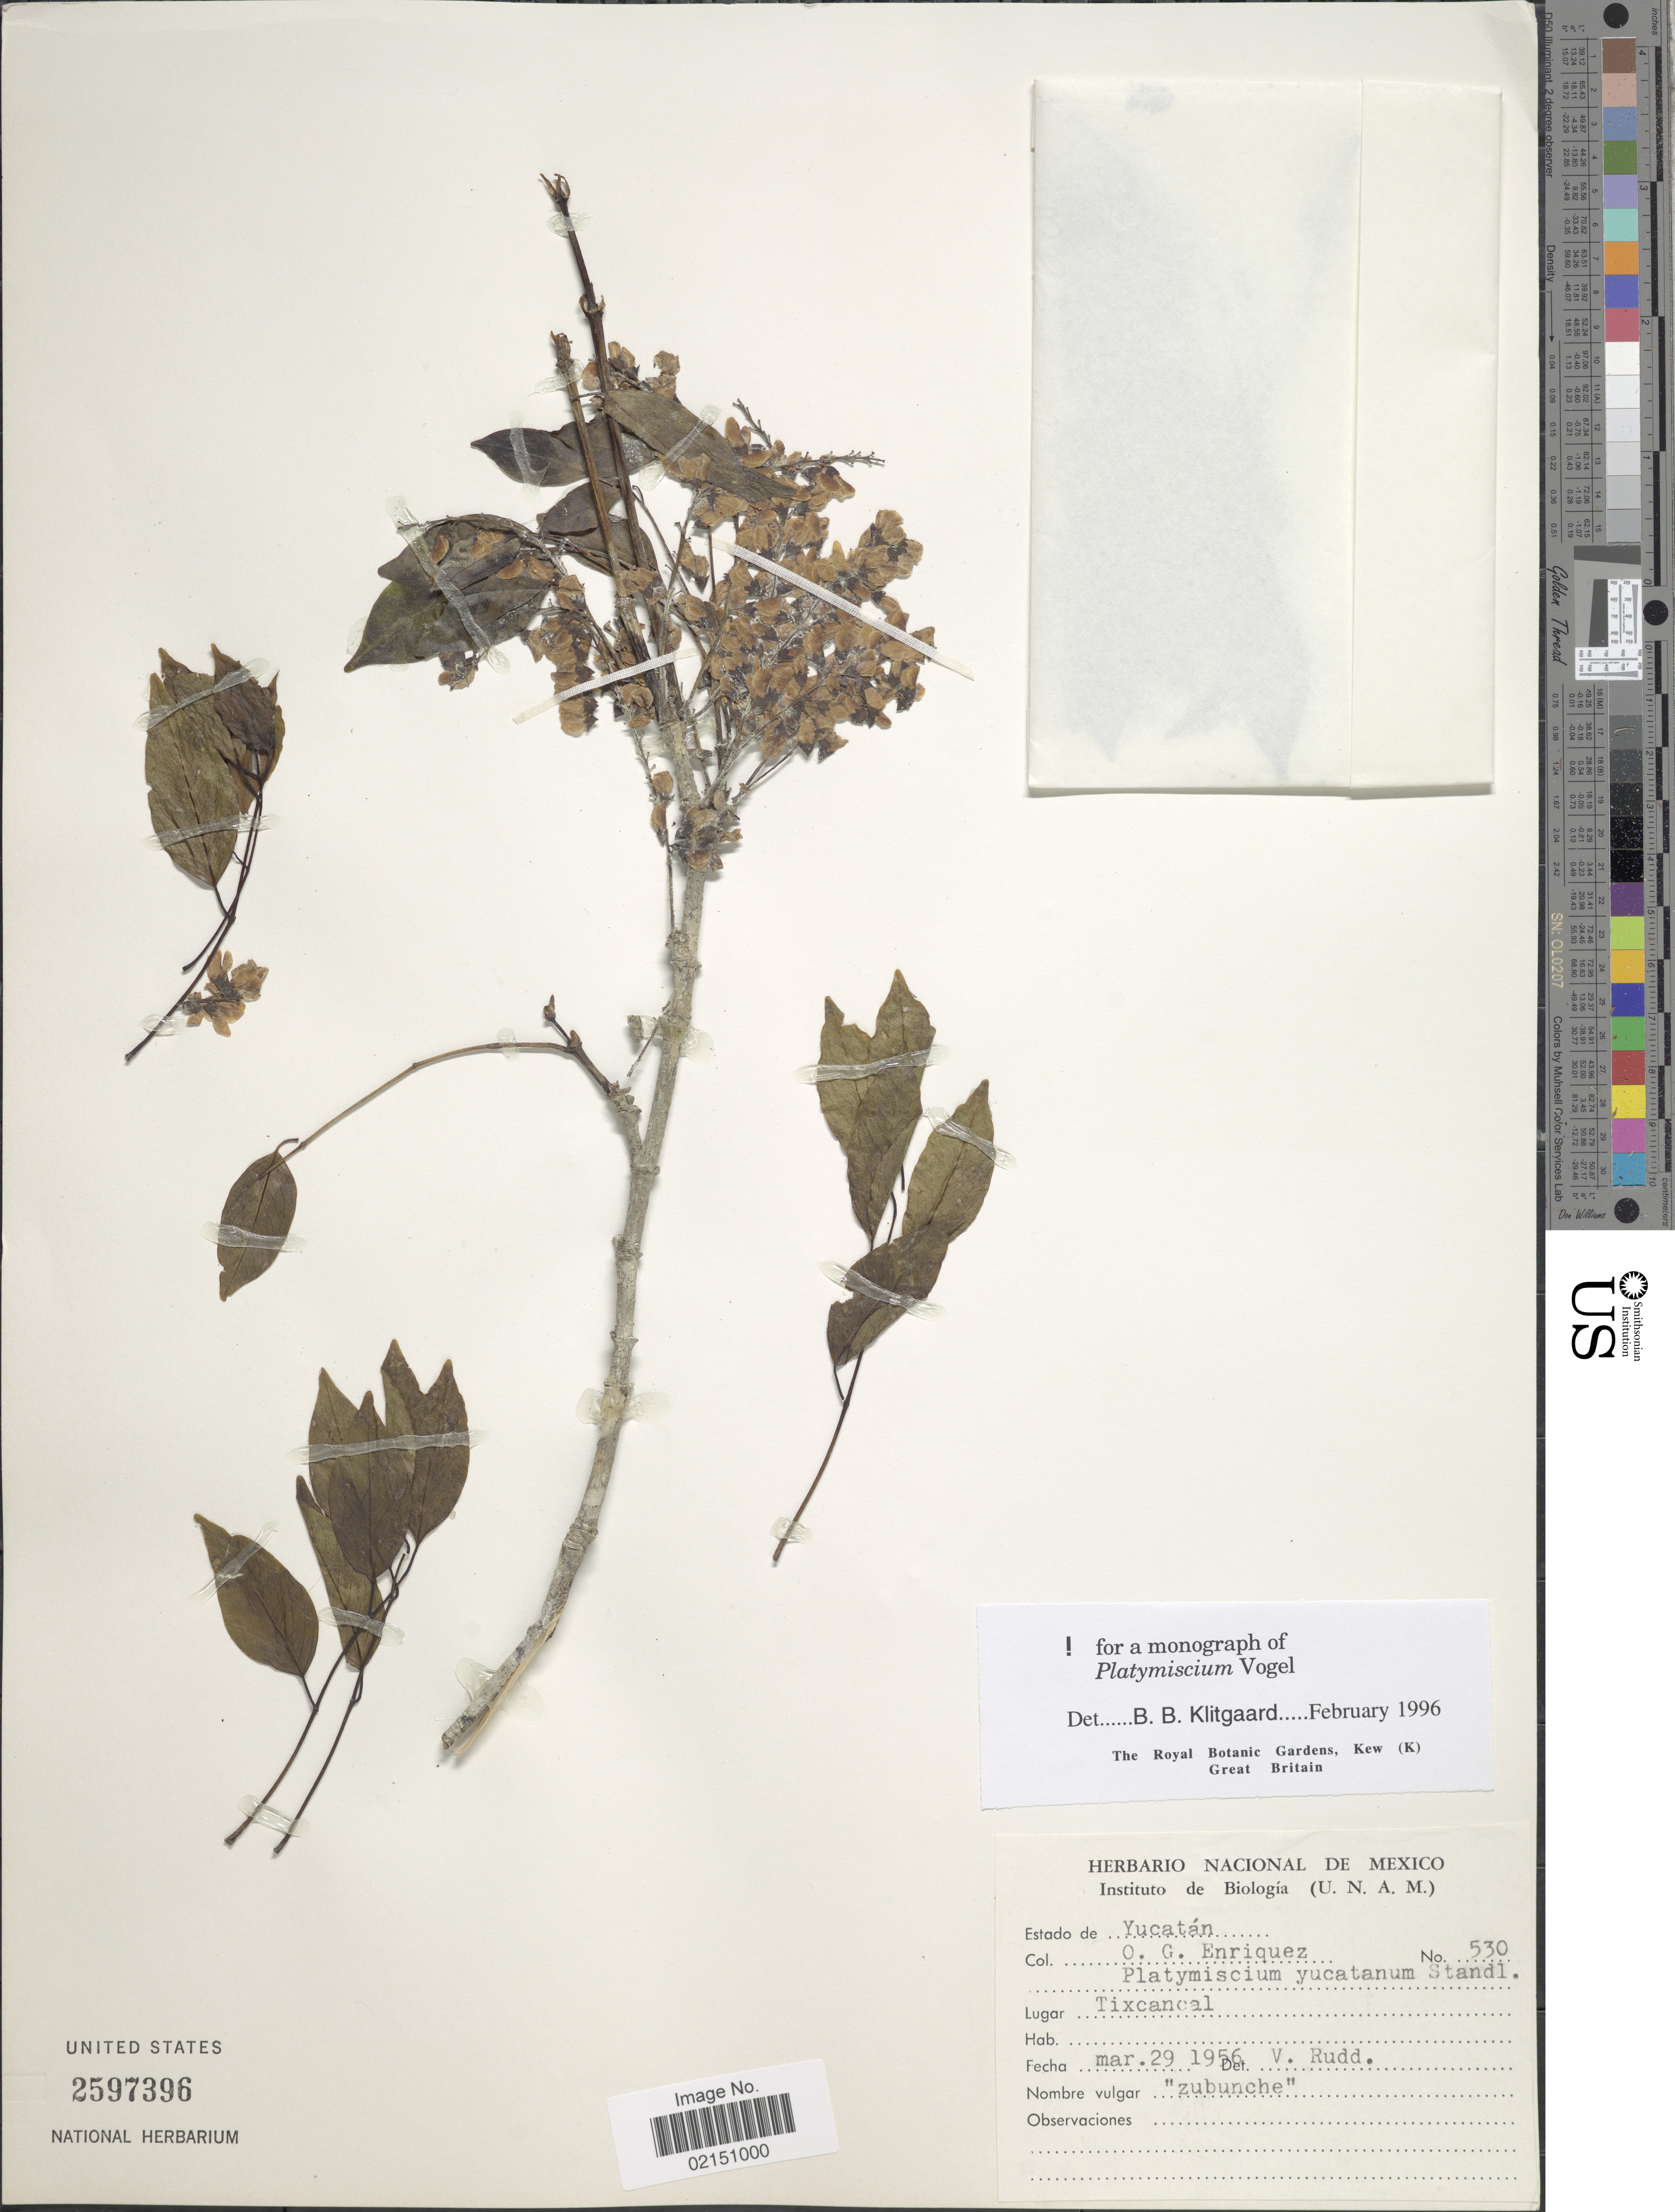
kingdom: Plantae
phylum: Tracheophyta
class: Magnoliopsida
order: Fabales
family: Fabaceae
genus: Platymiscium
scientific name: Platymiscium yucatanum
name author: Standl.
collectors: O. Enriquez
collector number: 530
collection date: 1956-03-29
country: Mexico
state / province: Yucatán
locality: Tixcancal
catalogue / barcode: US 2597396